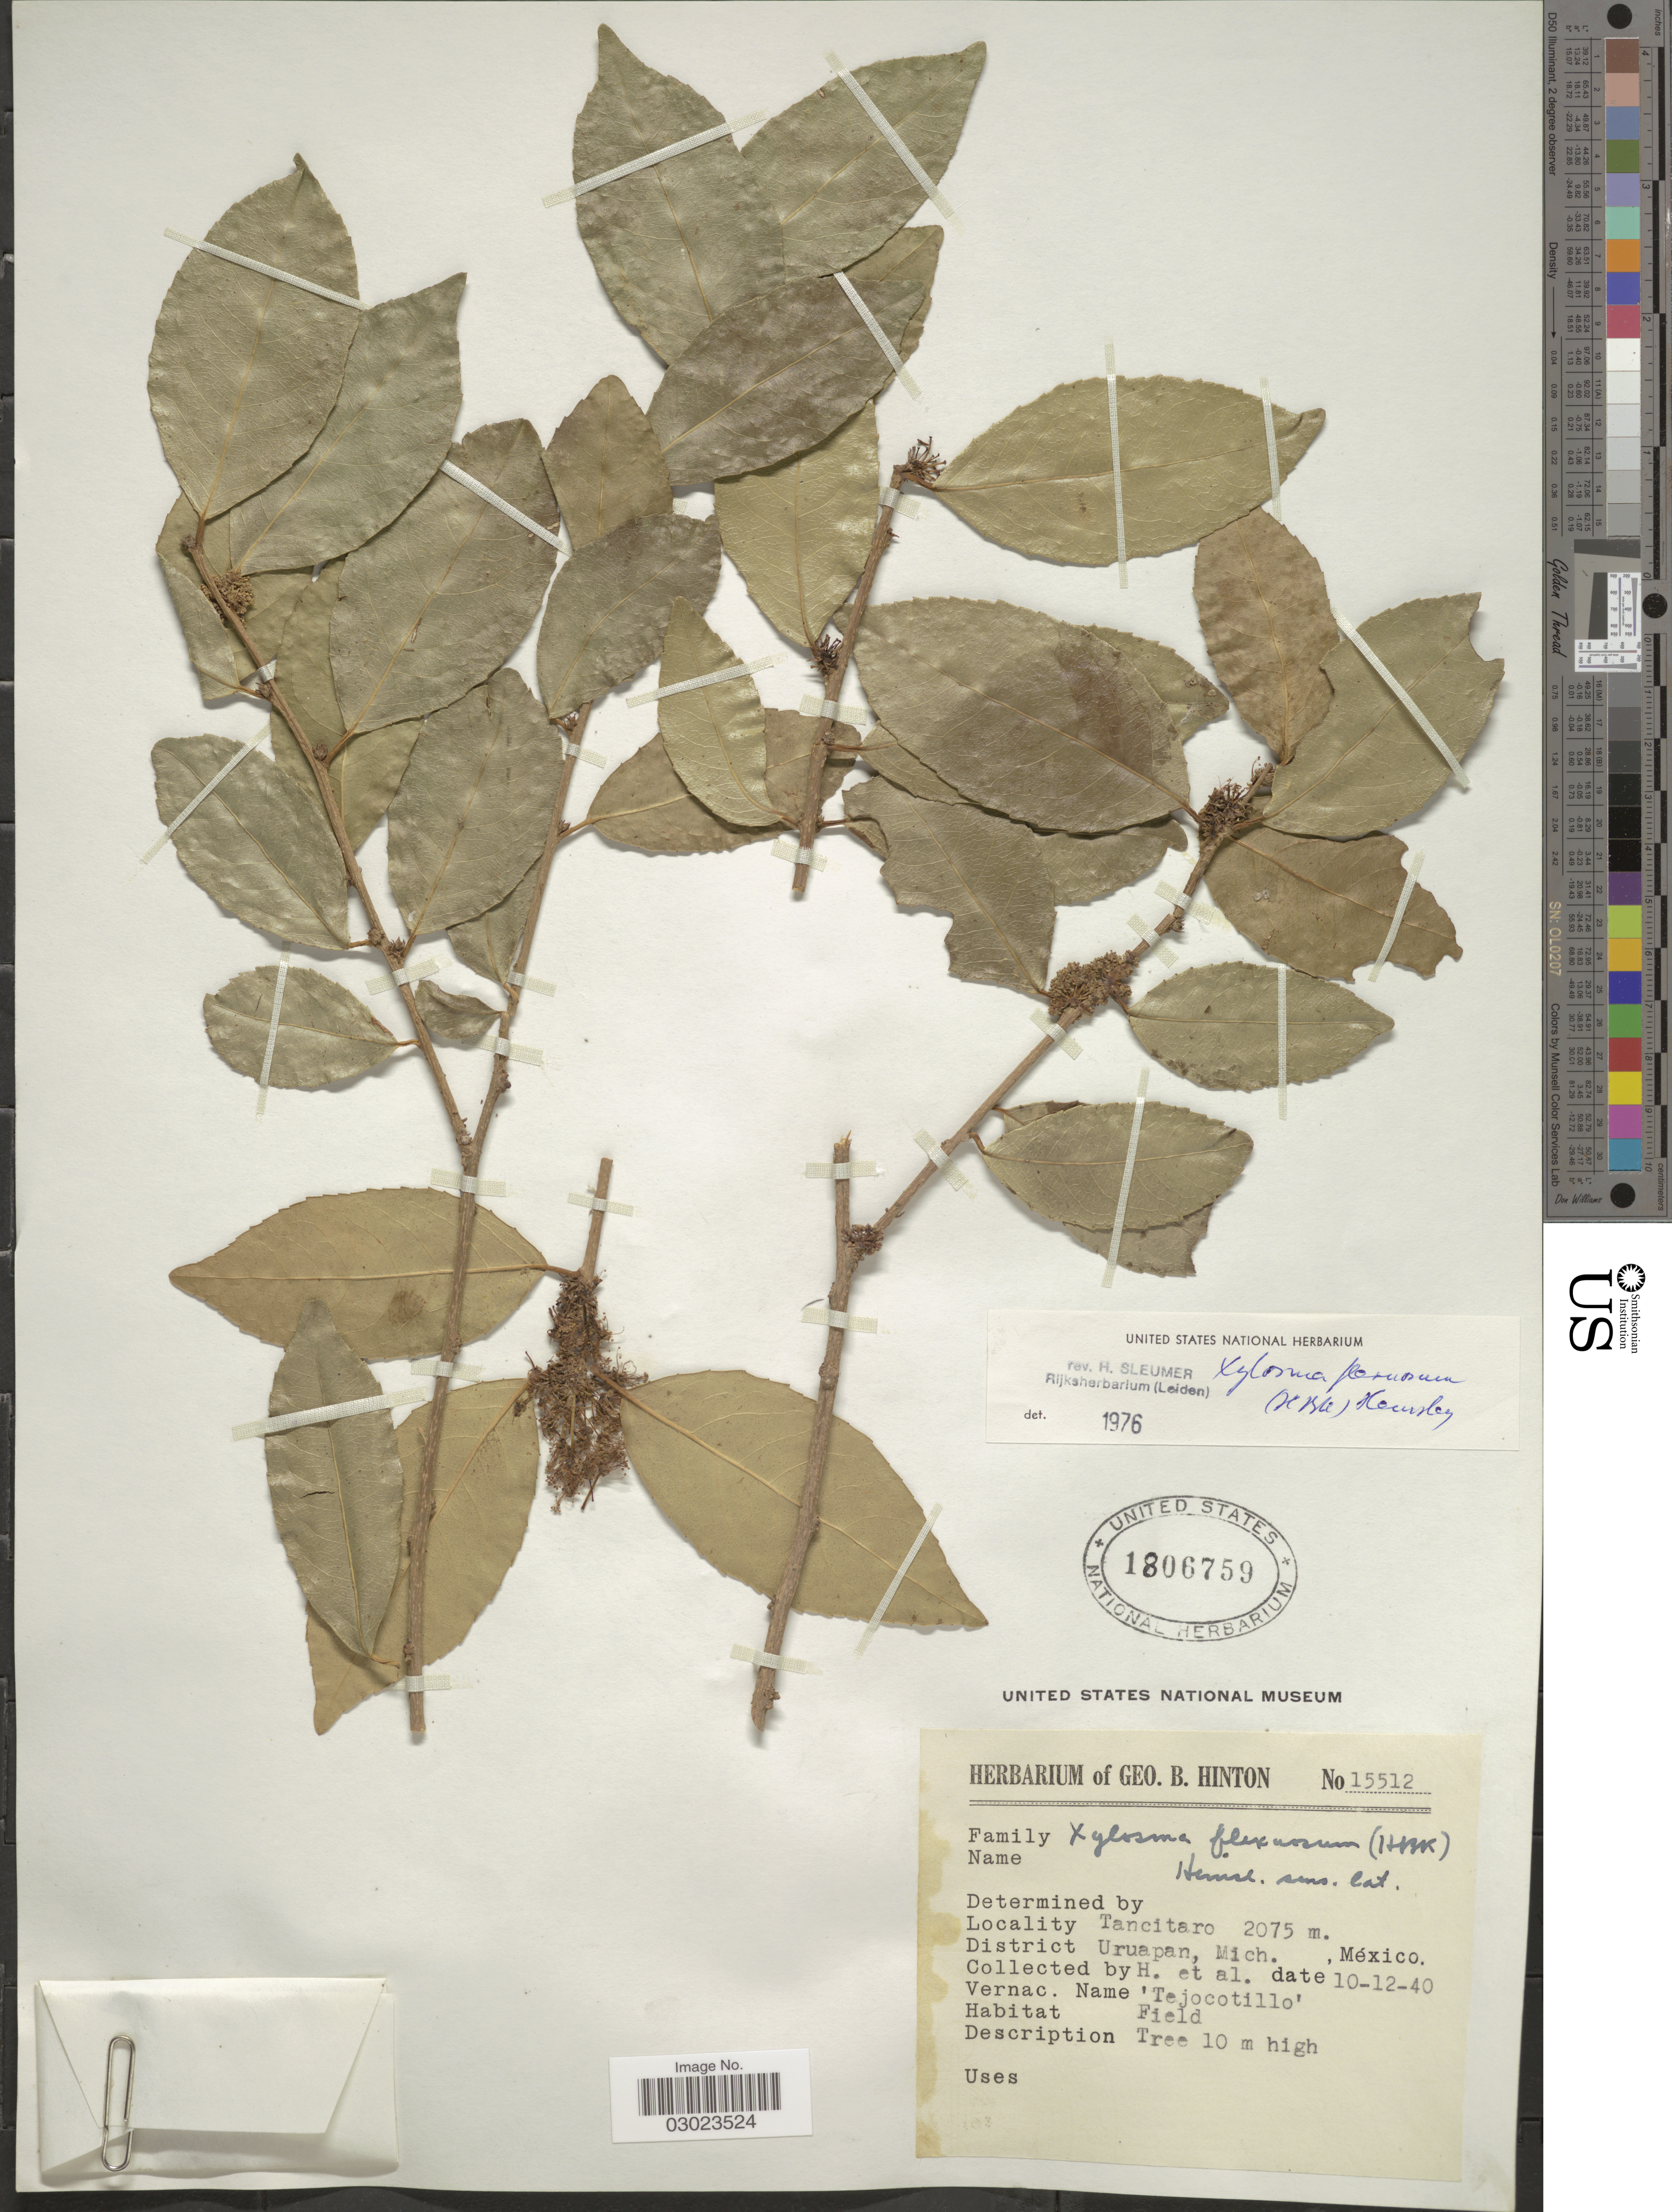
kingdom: Plantae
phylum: Tracheophyta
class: Magnoliopsida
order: Malpighiales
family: Salicaceae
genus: Xylosma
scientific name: Xylosma flexuosa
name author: (Kunth) Hemsl.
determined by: Sleumer, H. O.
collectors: G. B. Hinton & et al.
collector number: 15512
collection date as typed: Transcribed d/m/y: 10/12/40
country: Mexico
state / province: Michoacán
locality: Tancitaro, District Uruapan, Mich., México.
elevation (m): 2075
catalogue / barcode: US 1806759